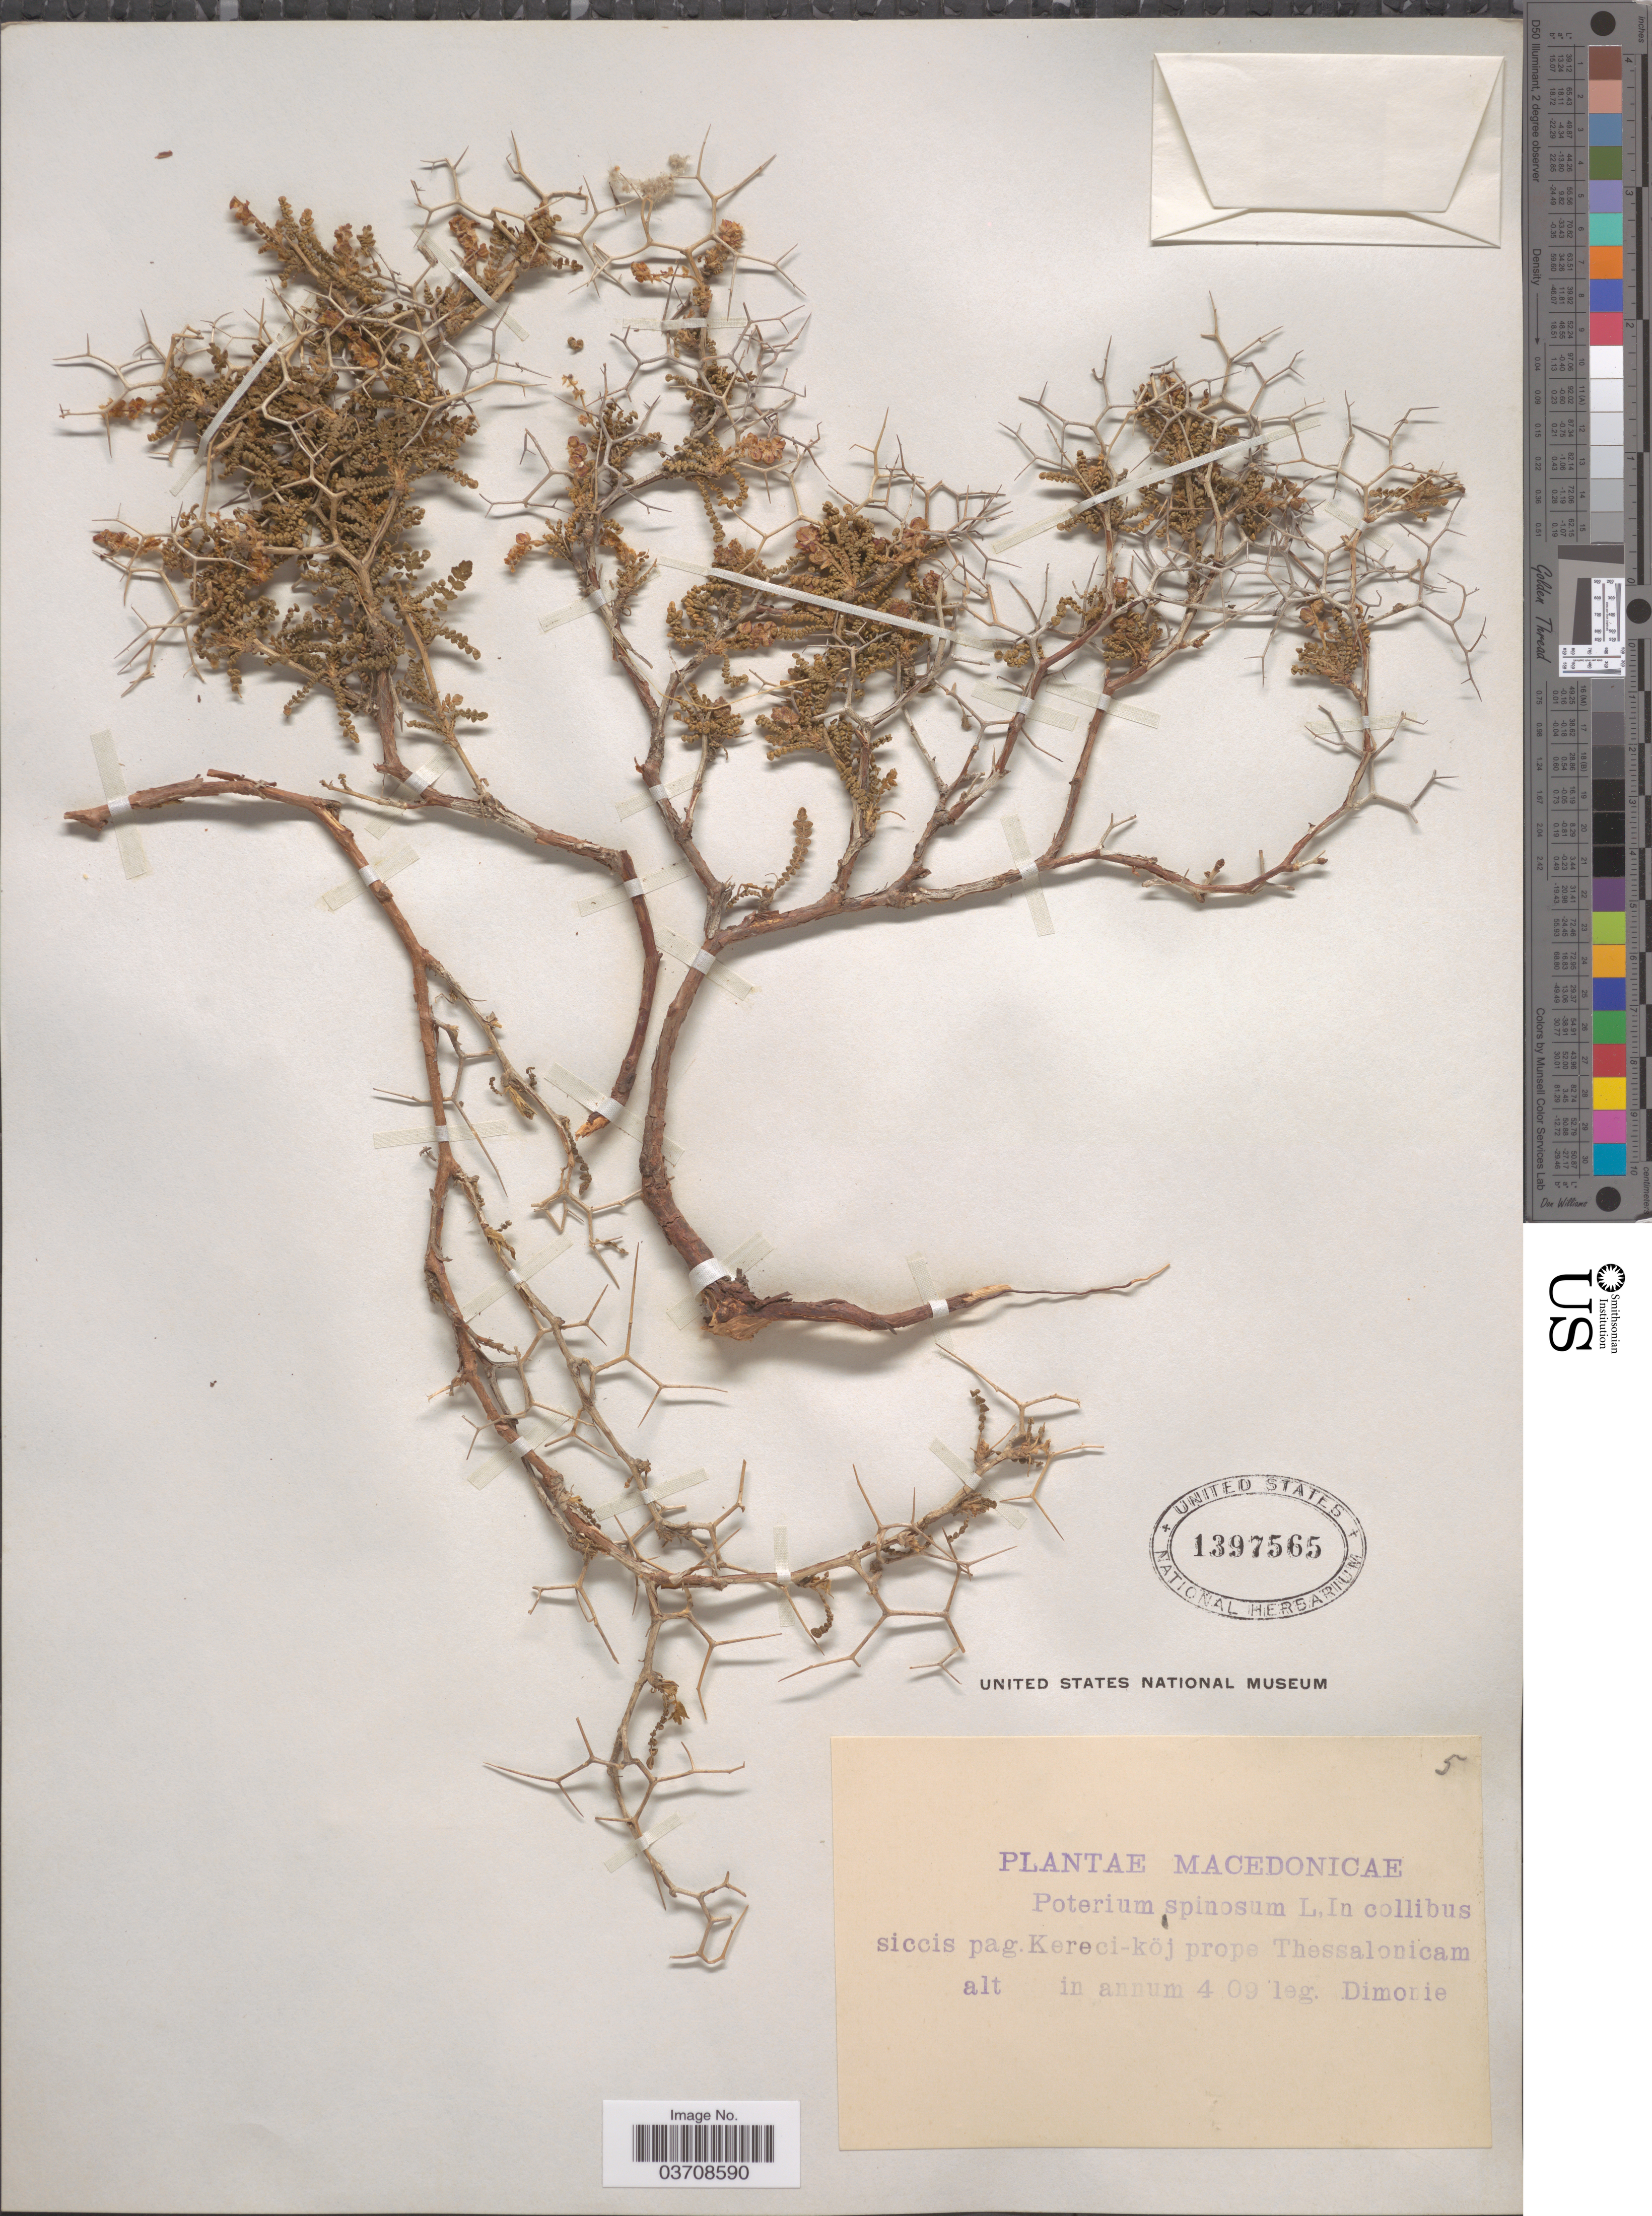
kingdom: Plantae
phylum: Tracheophyta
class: Magnoliopsida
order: Rosales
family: Rosaceae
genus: Sarcopoterium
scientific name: Sarcopoterium spinosum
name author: (L.) Spach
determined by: Strong, Mark T., (BOT), Smithsonian Institution - National Museum of Natural History (UNITED STATES)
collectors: -. Dimonie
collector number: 5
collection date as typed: Transcribed d/m/y: /4/9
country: North Macedonia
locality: Macedonicae. In collibus siccis pag. Kereci-köj prope Thessalonicam.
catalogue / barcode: US 1397565